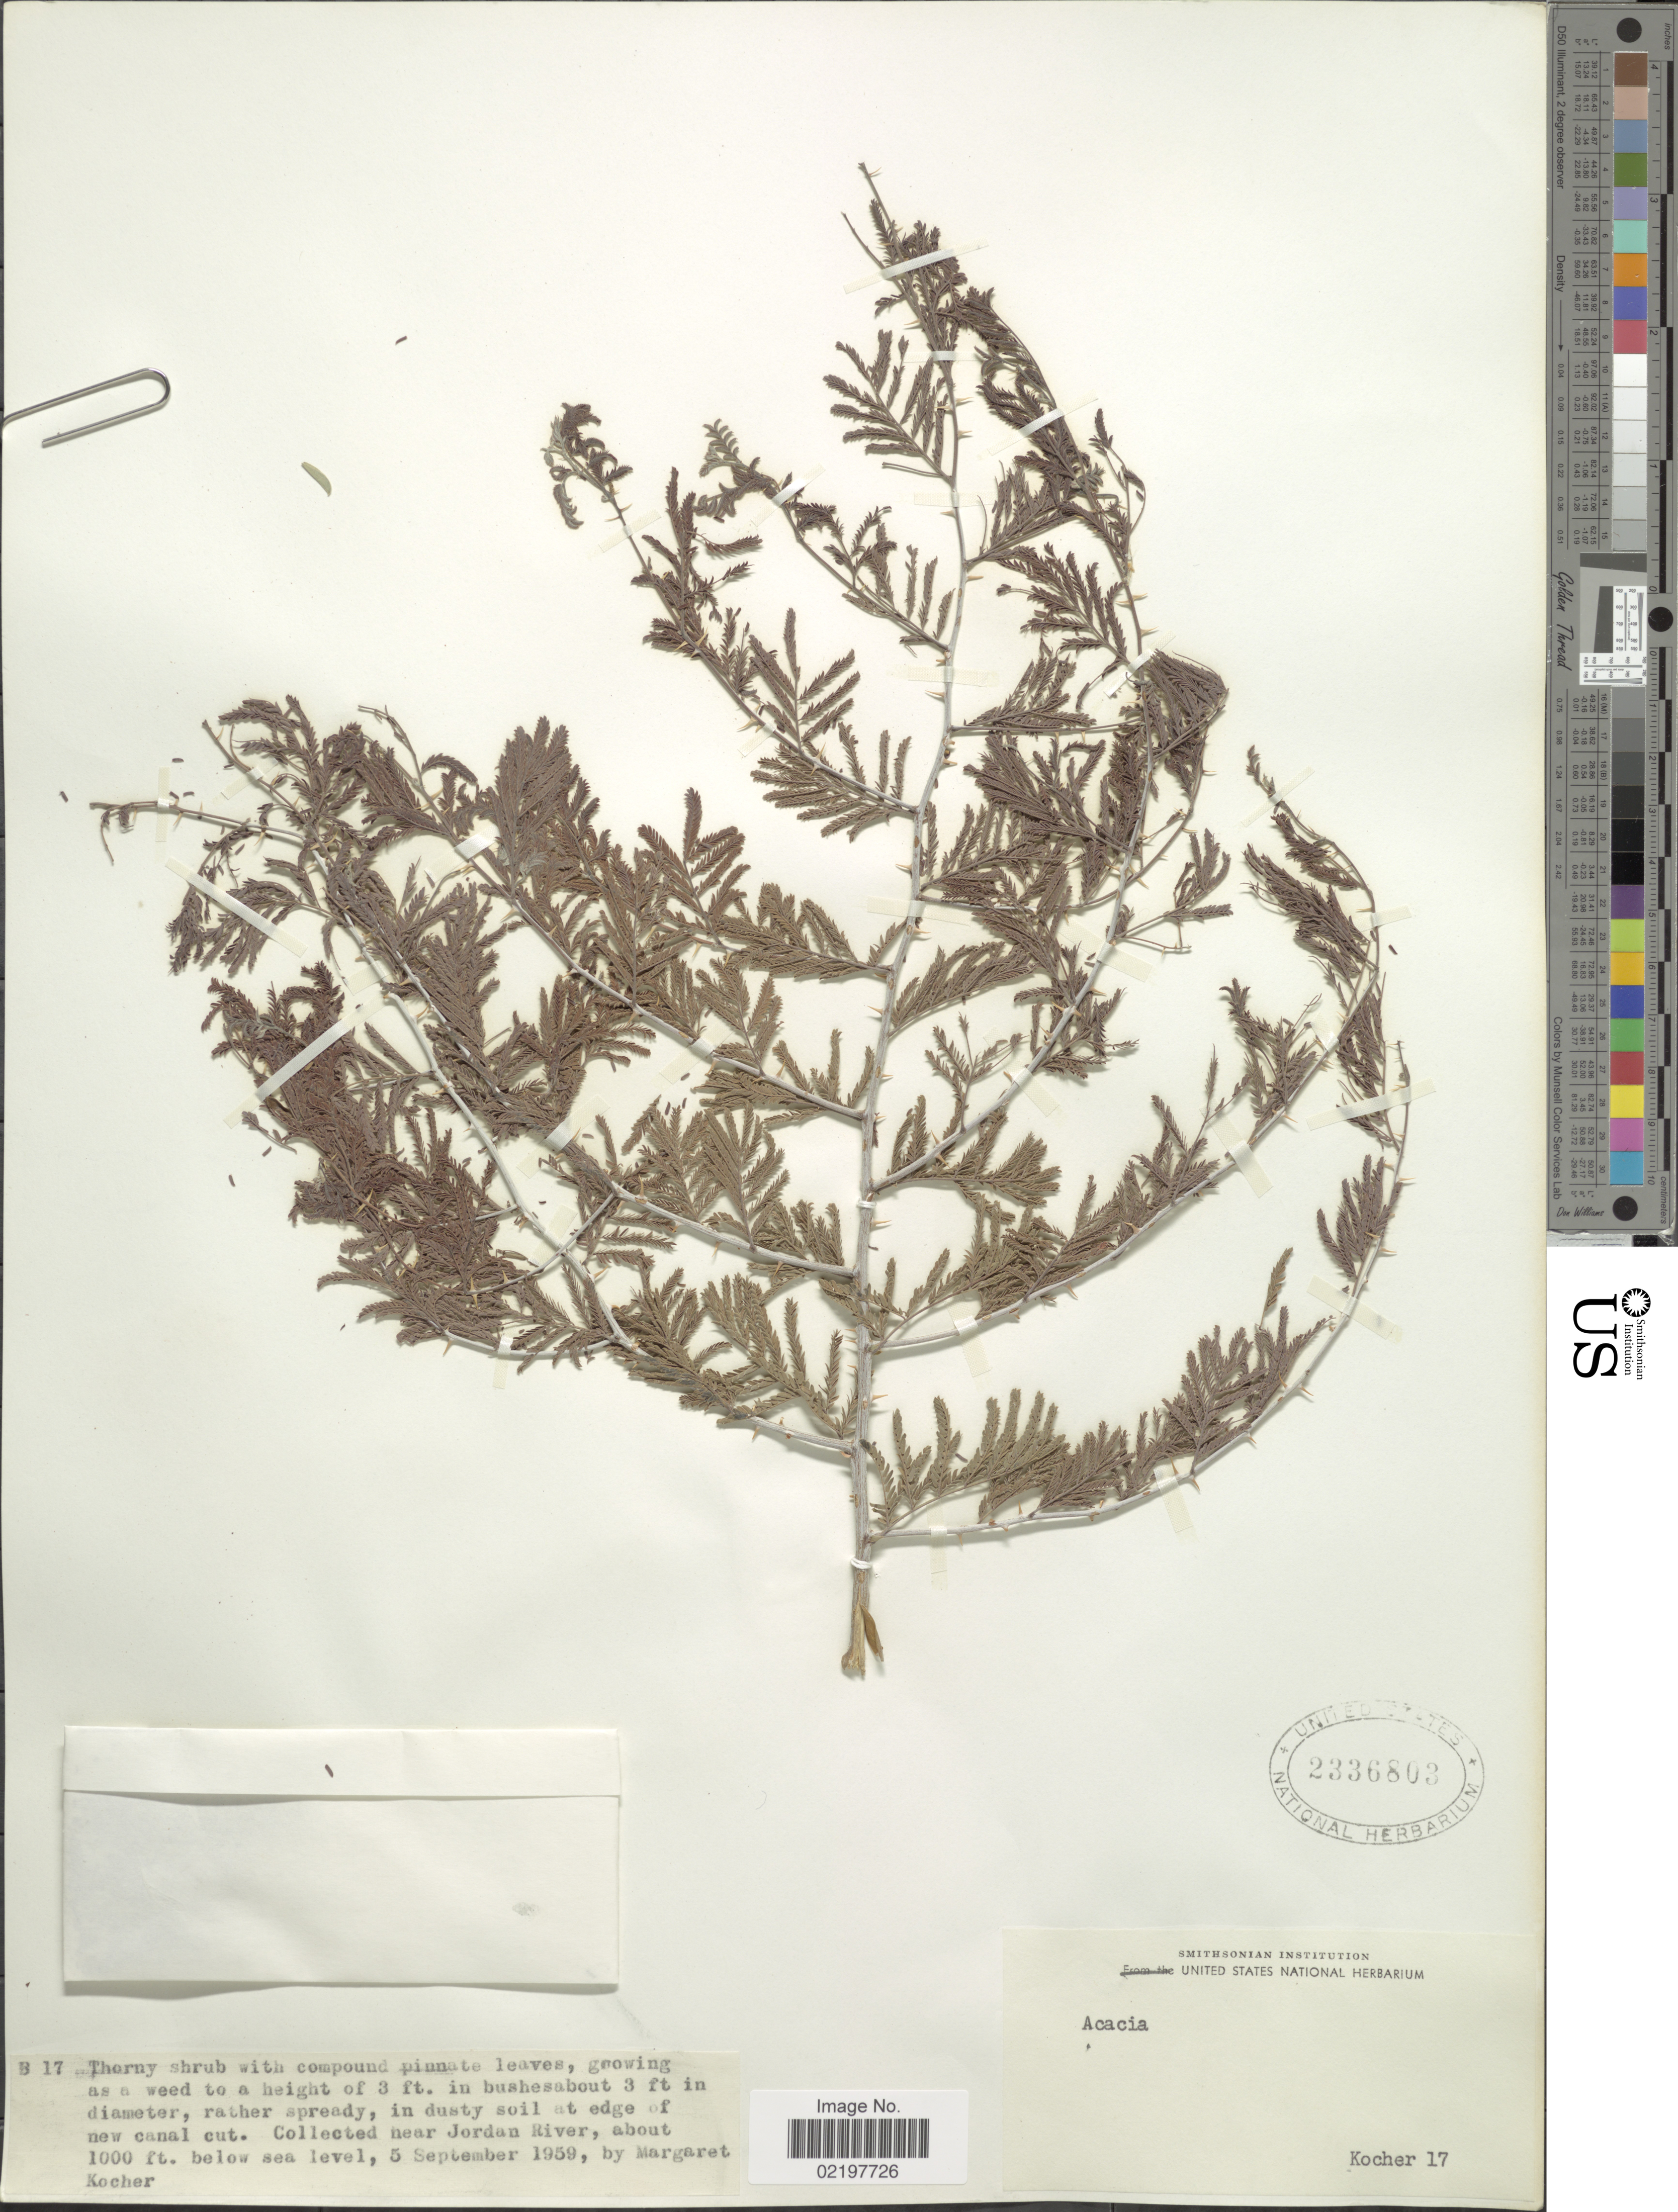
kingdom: Plantae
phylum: Tracheophyta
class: Magnoliopsida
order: Fabales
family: Fabaceae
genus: Prosopis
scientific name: Prosopis farcta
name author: (Banks & Sol.) J.F. Macbr.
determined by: Strong, M. T., (US), Smithsonian Institution - National Museum of Natural History (UNITED STATES)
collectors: M. Kocher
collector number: B 17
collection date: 1959-09-05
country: Israel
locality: Near Jordan River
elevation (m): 305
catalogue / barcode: US 2336803